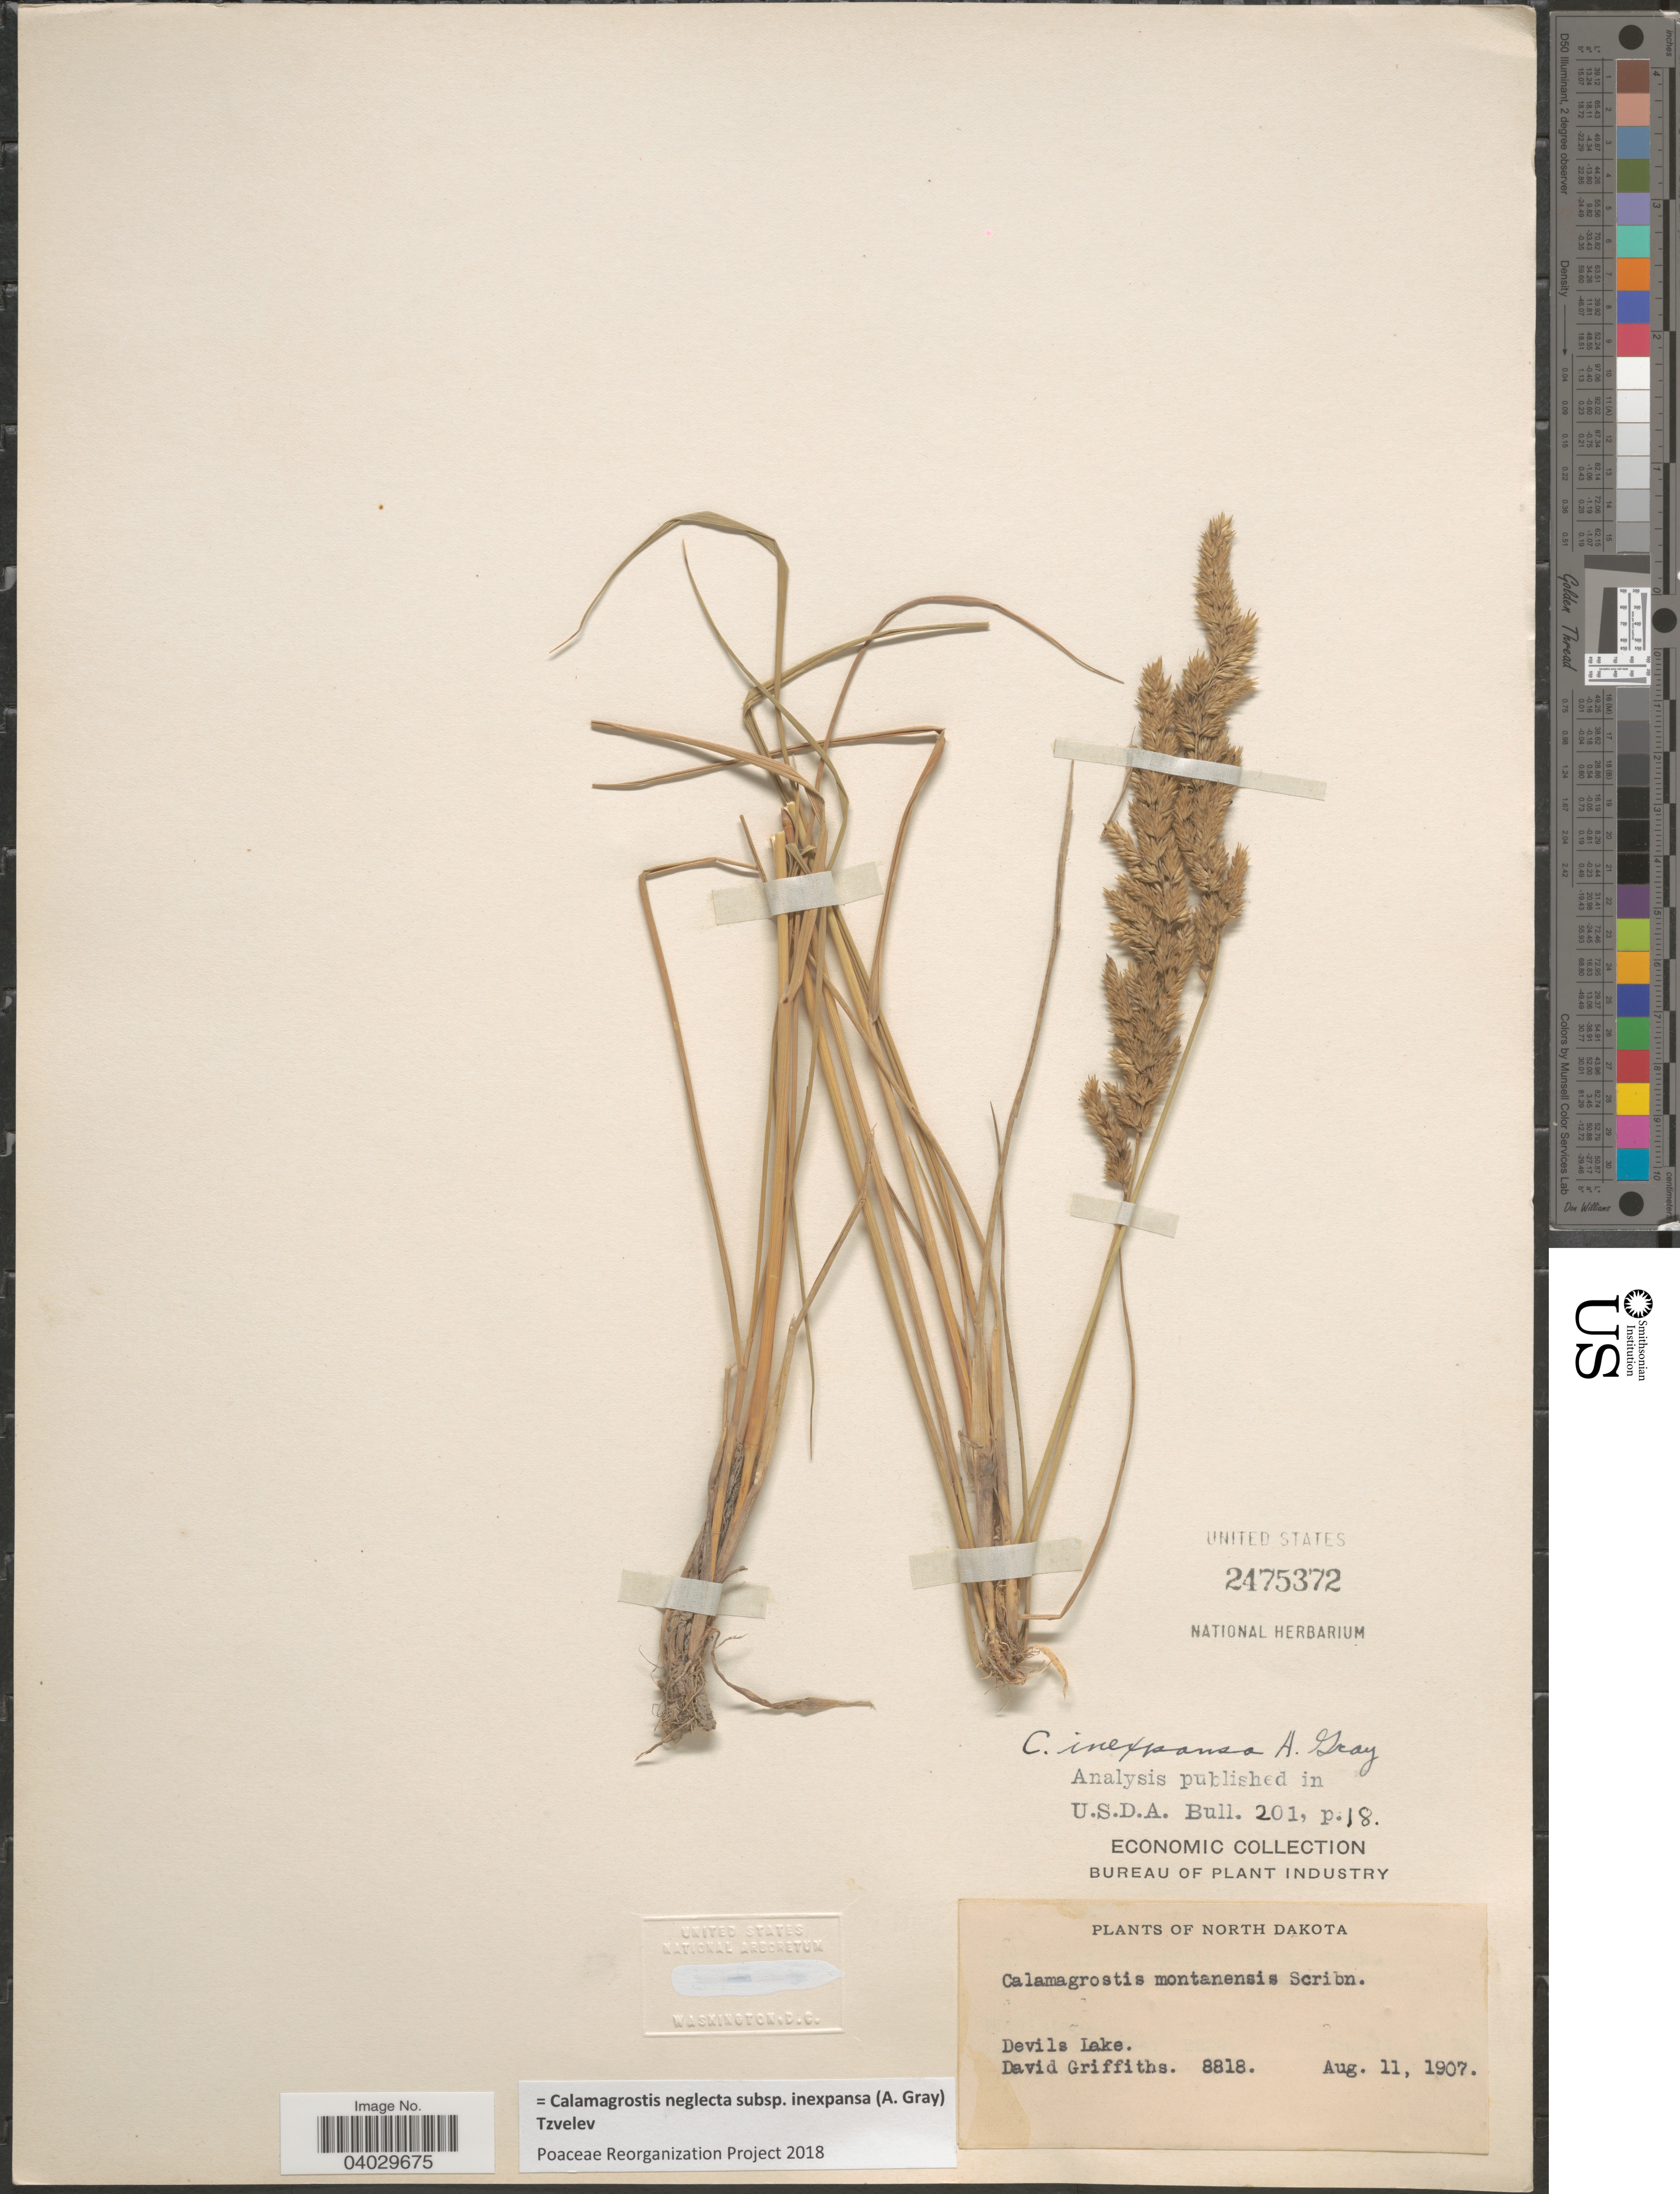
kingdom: Plantae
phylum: Tracheophyta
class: Liliopsida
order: Poales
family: Poaceae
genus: Calamagrostis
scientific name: Calamagrostis neglecta subsp. inexpansa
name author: (A. Gray) Tzvelev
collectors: D. Griffiths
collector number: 8818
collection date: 1907-08-11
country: United States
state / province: North Dakota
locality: Devils Lake.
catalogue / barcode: US 2475372